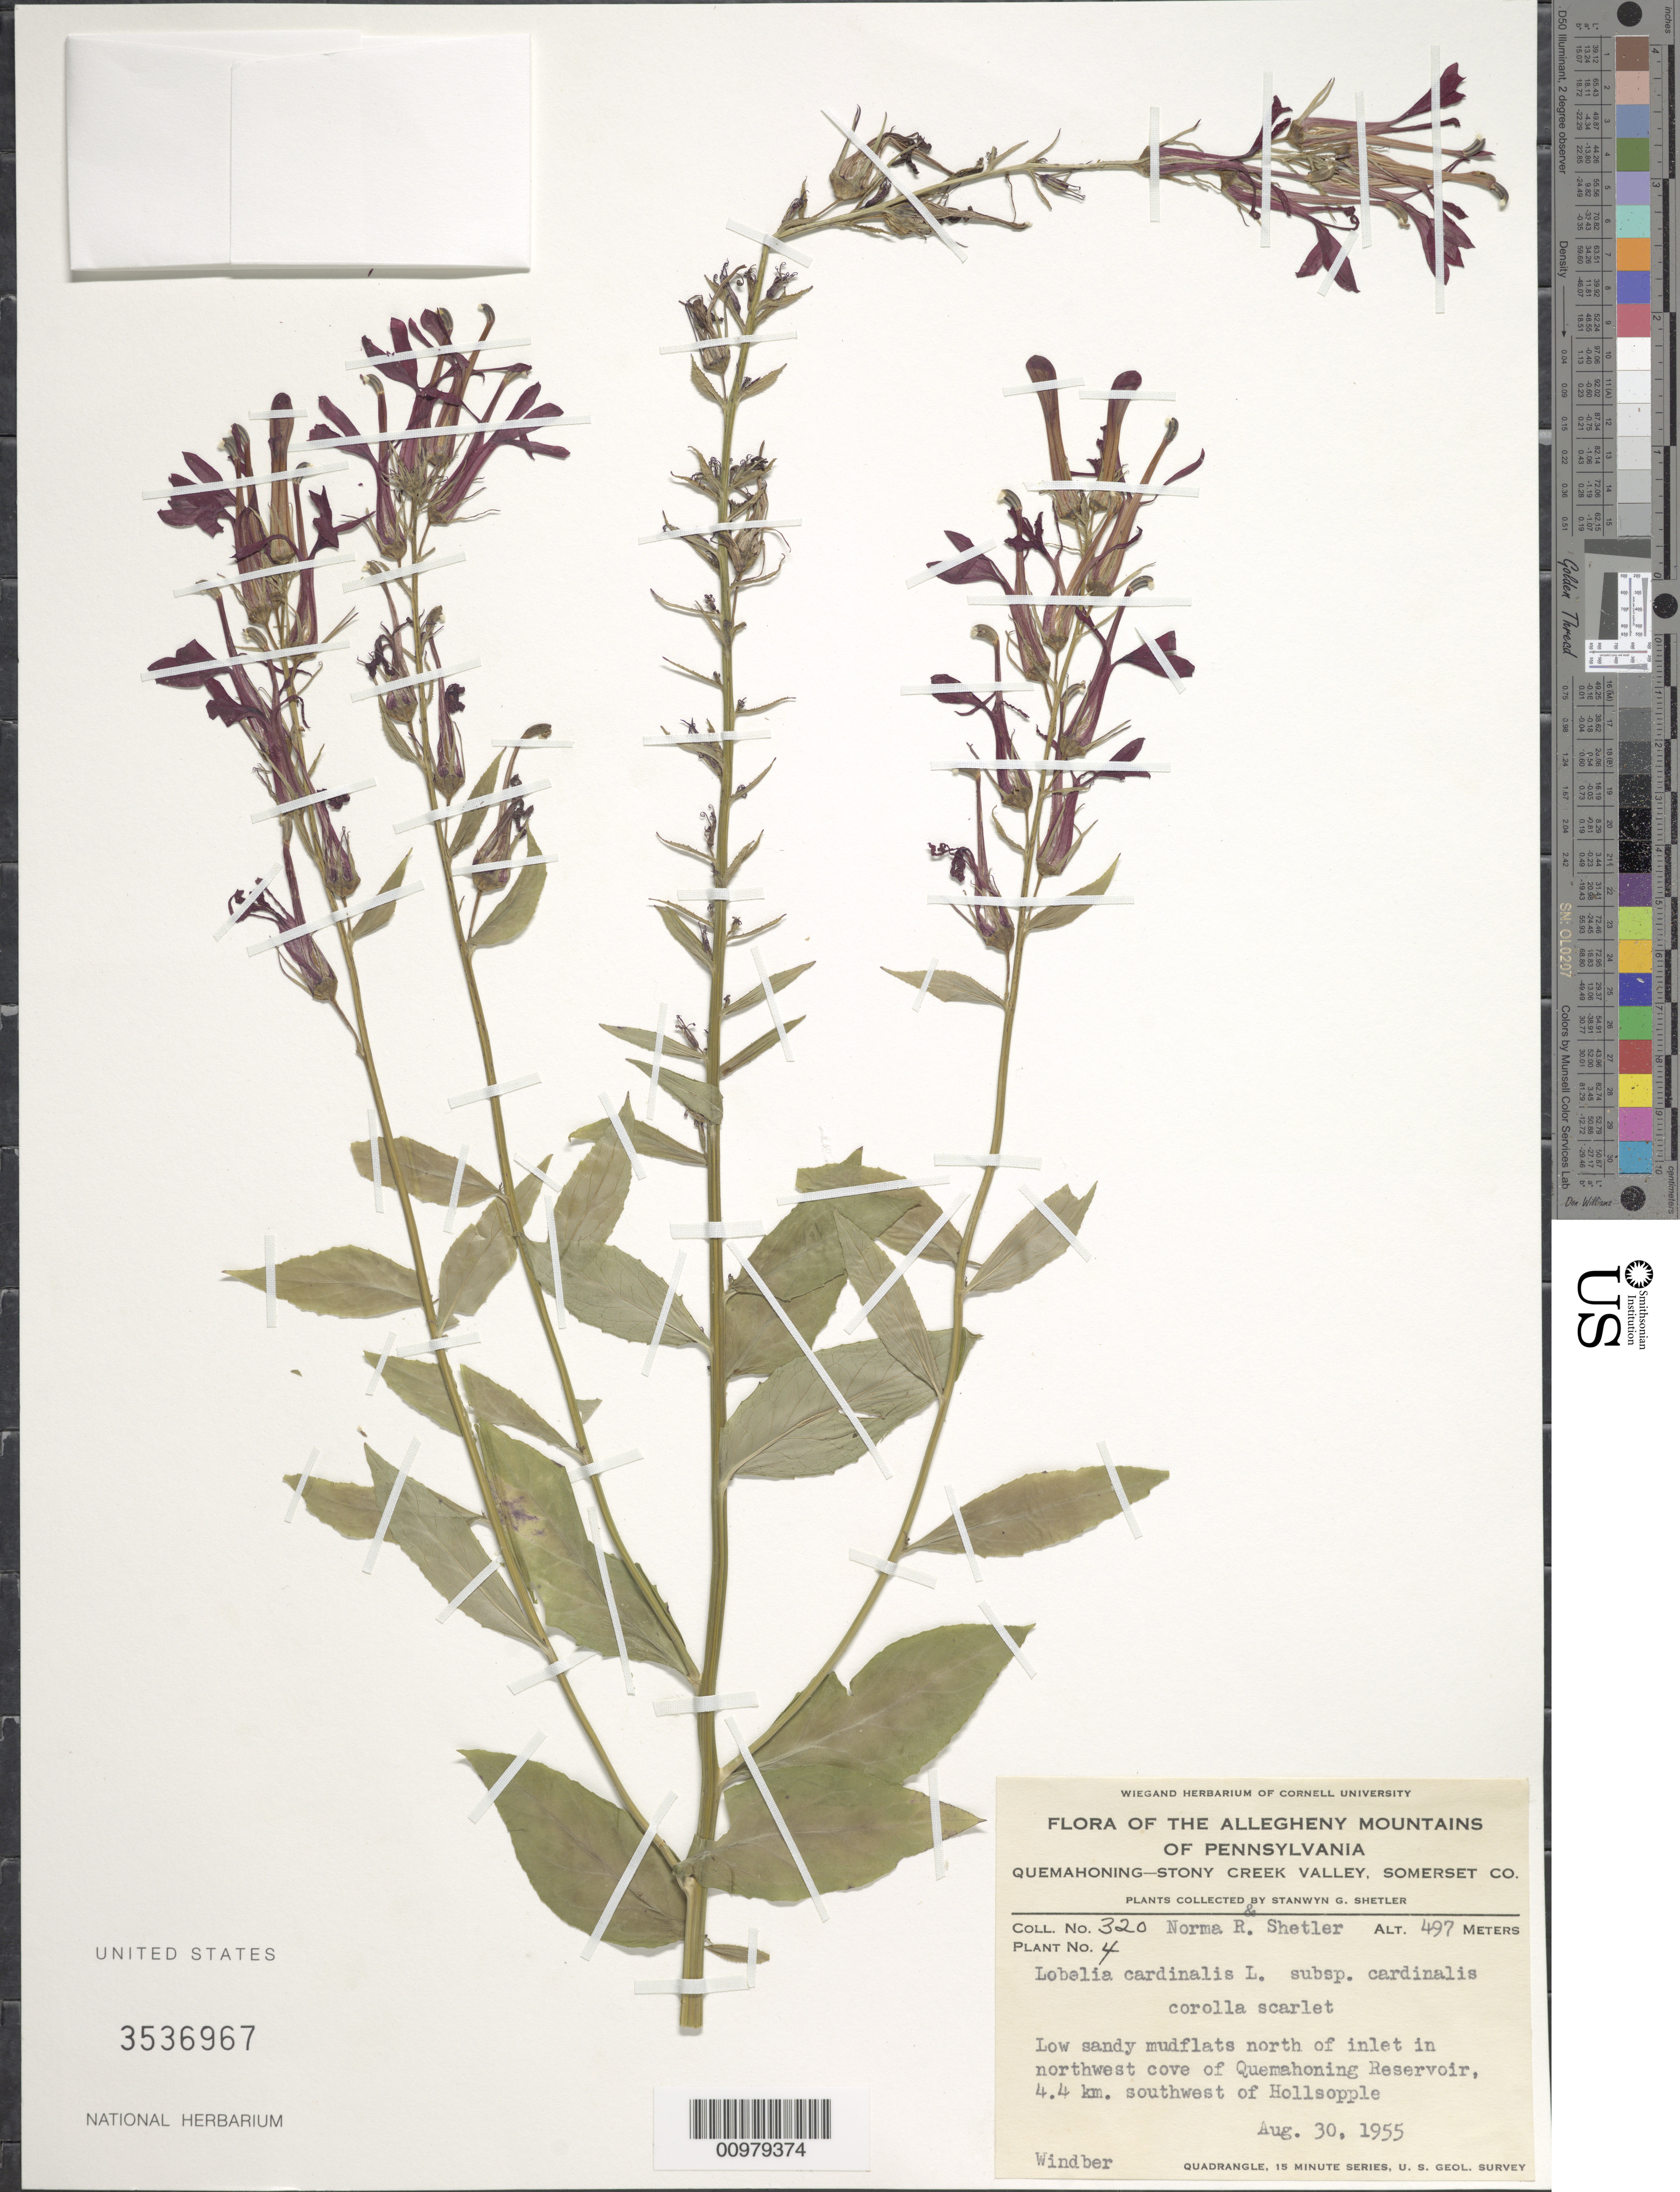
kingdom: Plantae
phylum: Tracheophyta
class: Magnoliopsida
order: Asterales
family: Campanulaceae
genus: Lobelia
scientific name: Lobelia cardinalis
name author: L.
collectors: S. Shetler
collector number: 320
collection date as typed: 30 Aug 1955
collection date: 1955-08-30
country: United States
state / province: Pennsylvania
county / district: Somerset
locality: Northwest cove of Quemahoning Reservoir, 4.4 km southwest of Hollsopple. Quemahoning-Stony Creek Valley.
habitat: Low sandy mudflats north of inlet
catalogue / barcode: US 3536967